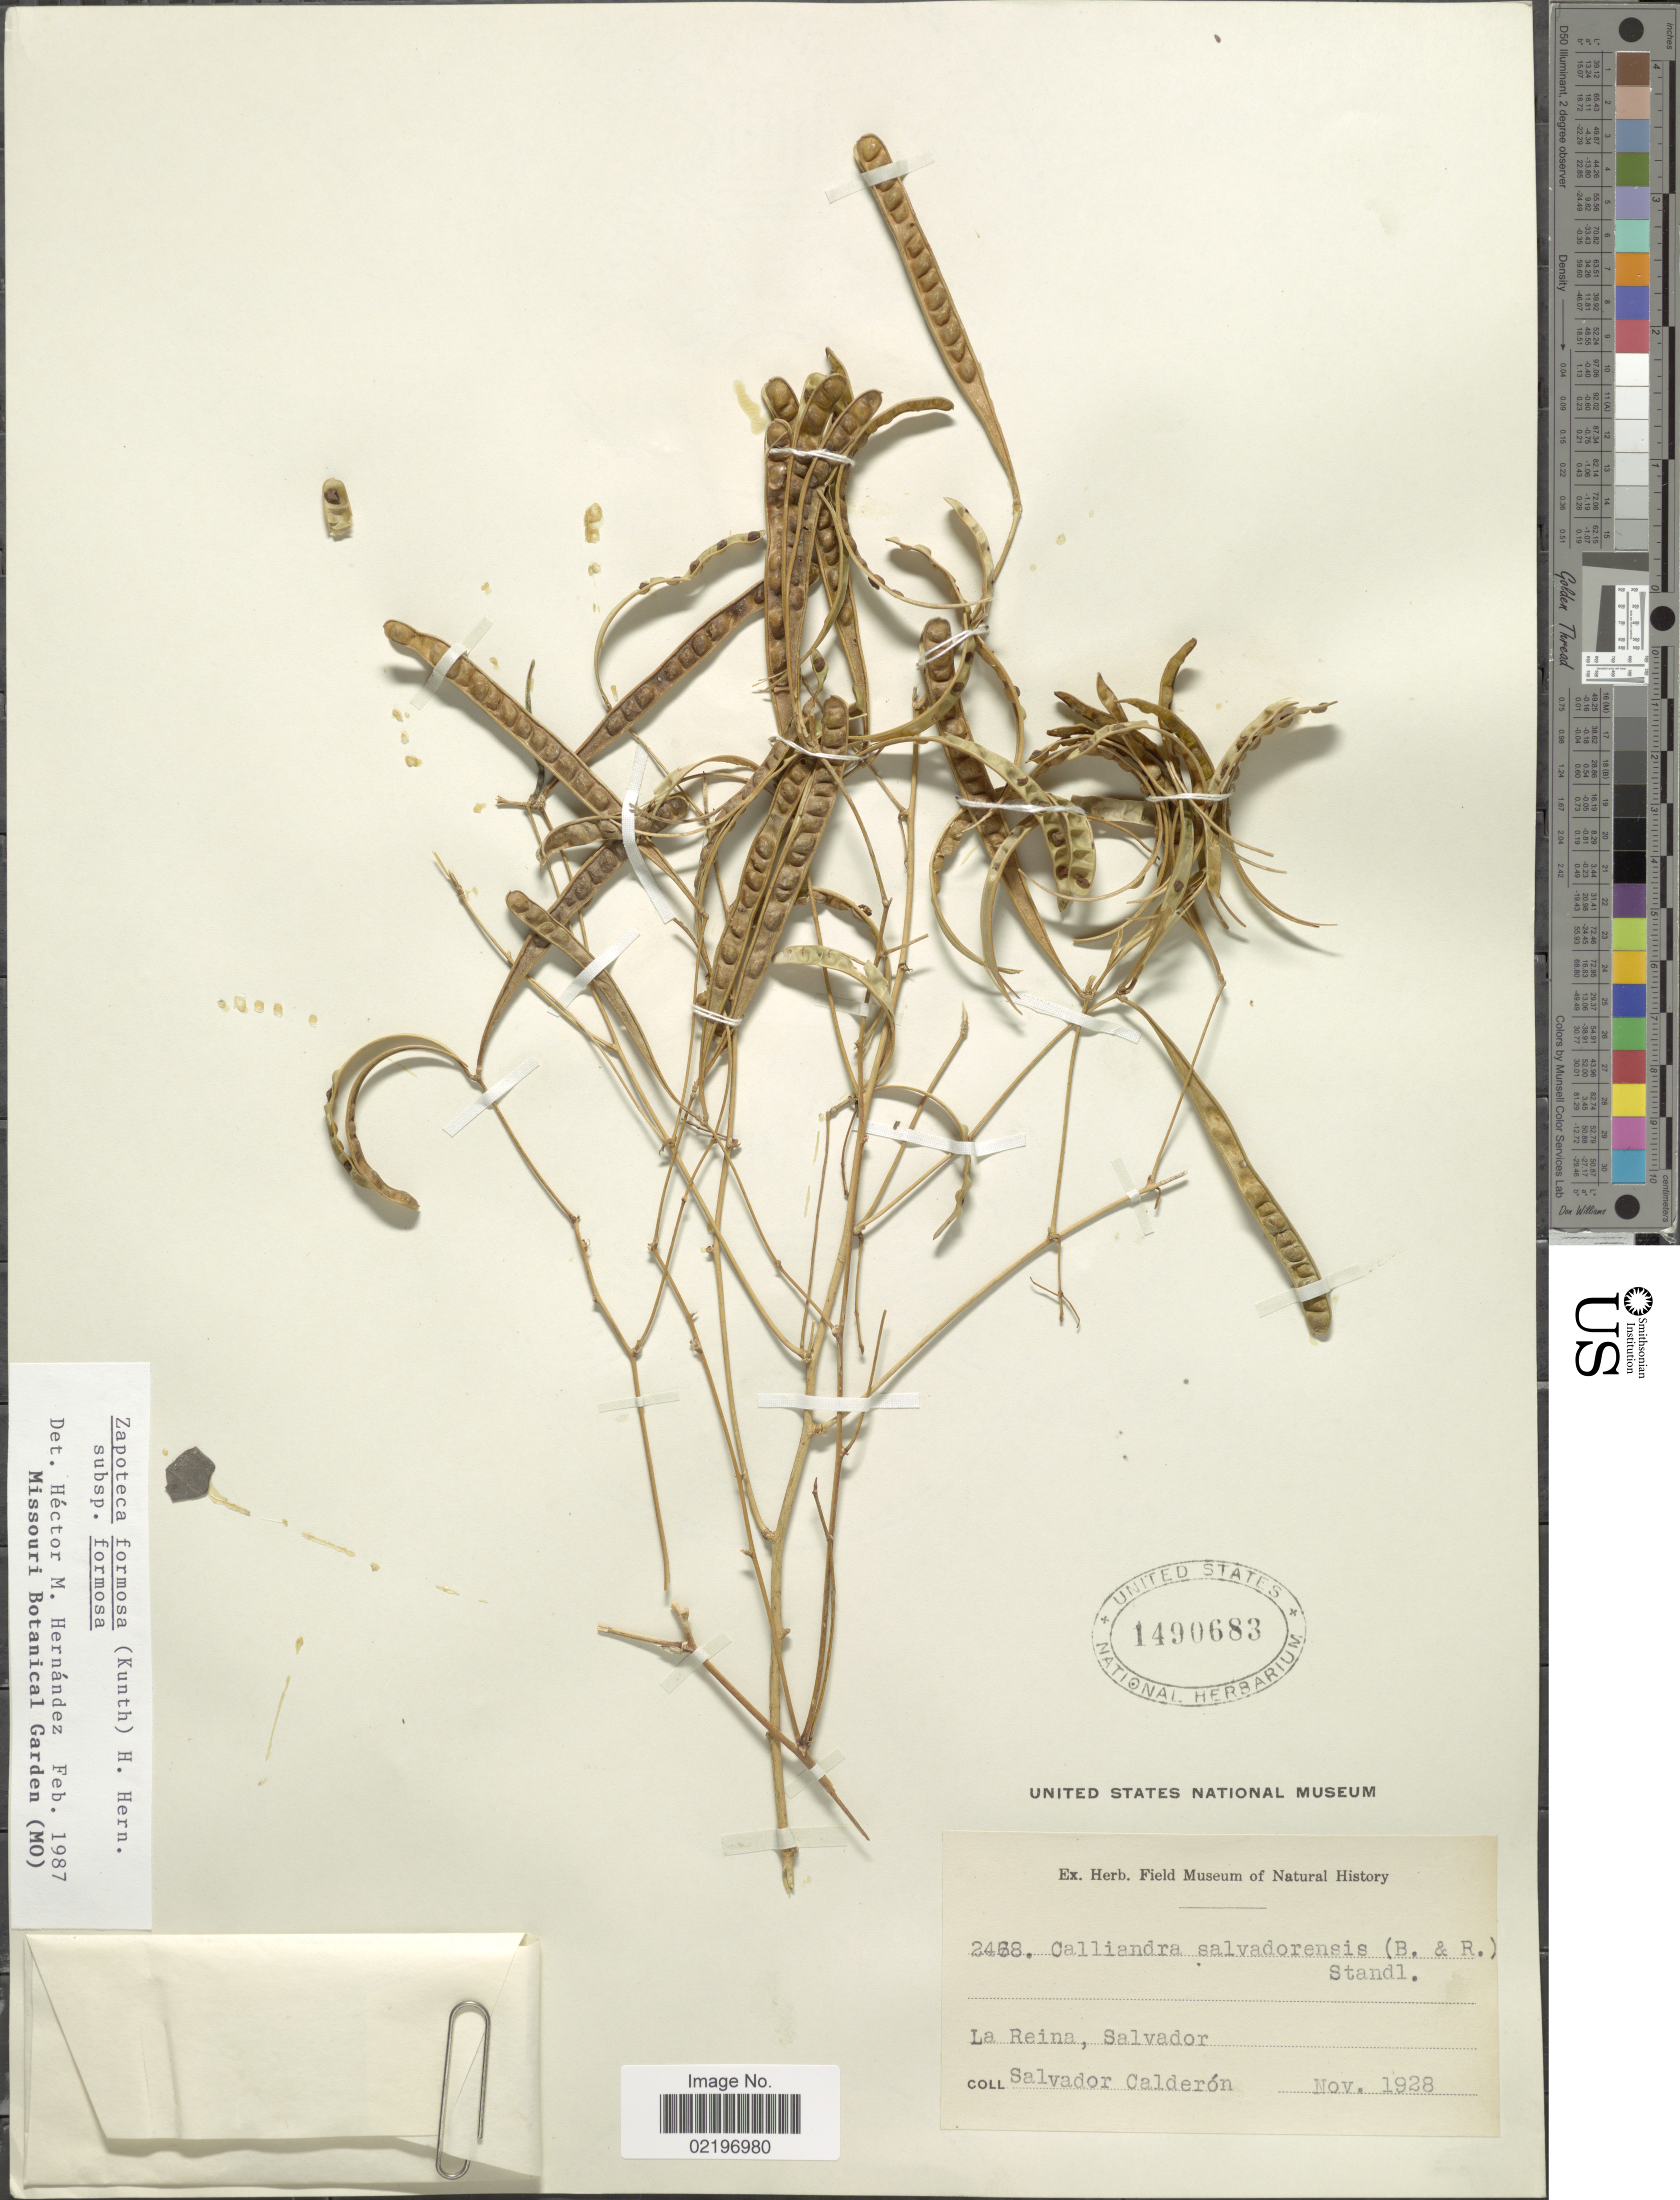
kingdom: Plantae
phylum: Tracheophyta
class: Magnoliopsida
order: Fabales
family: Fabaceae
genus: Zapoteca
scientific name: Zapoteca formosa subsp. formosa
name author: (Kunth) H.M. Hern.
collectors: S. Calderón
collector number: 2468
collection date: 1928-11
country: El Salvador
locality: La Reina, Salvador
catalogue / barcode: US 1490683